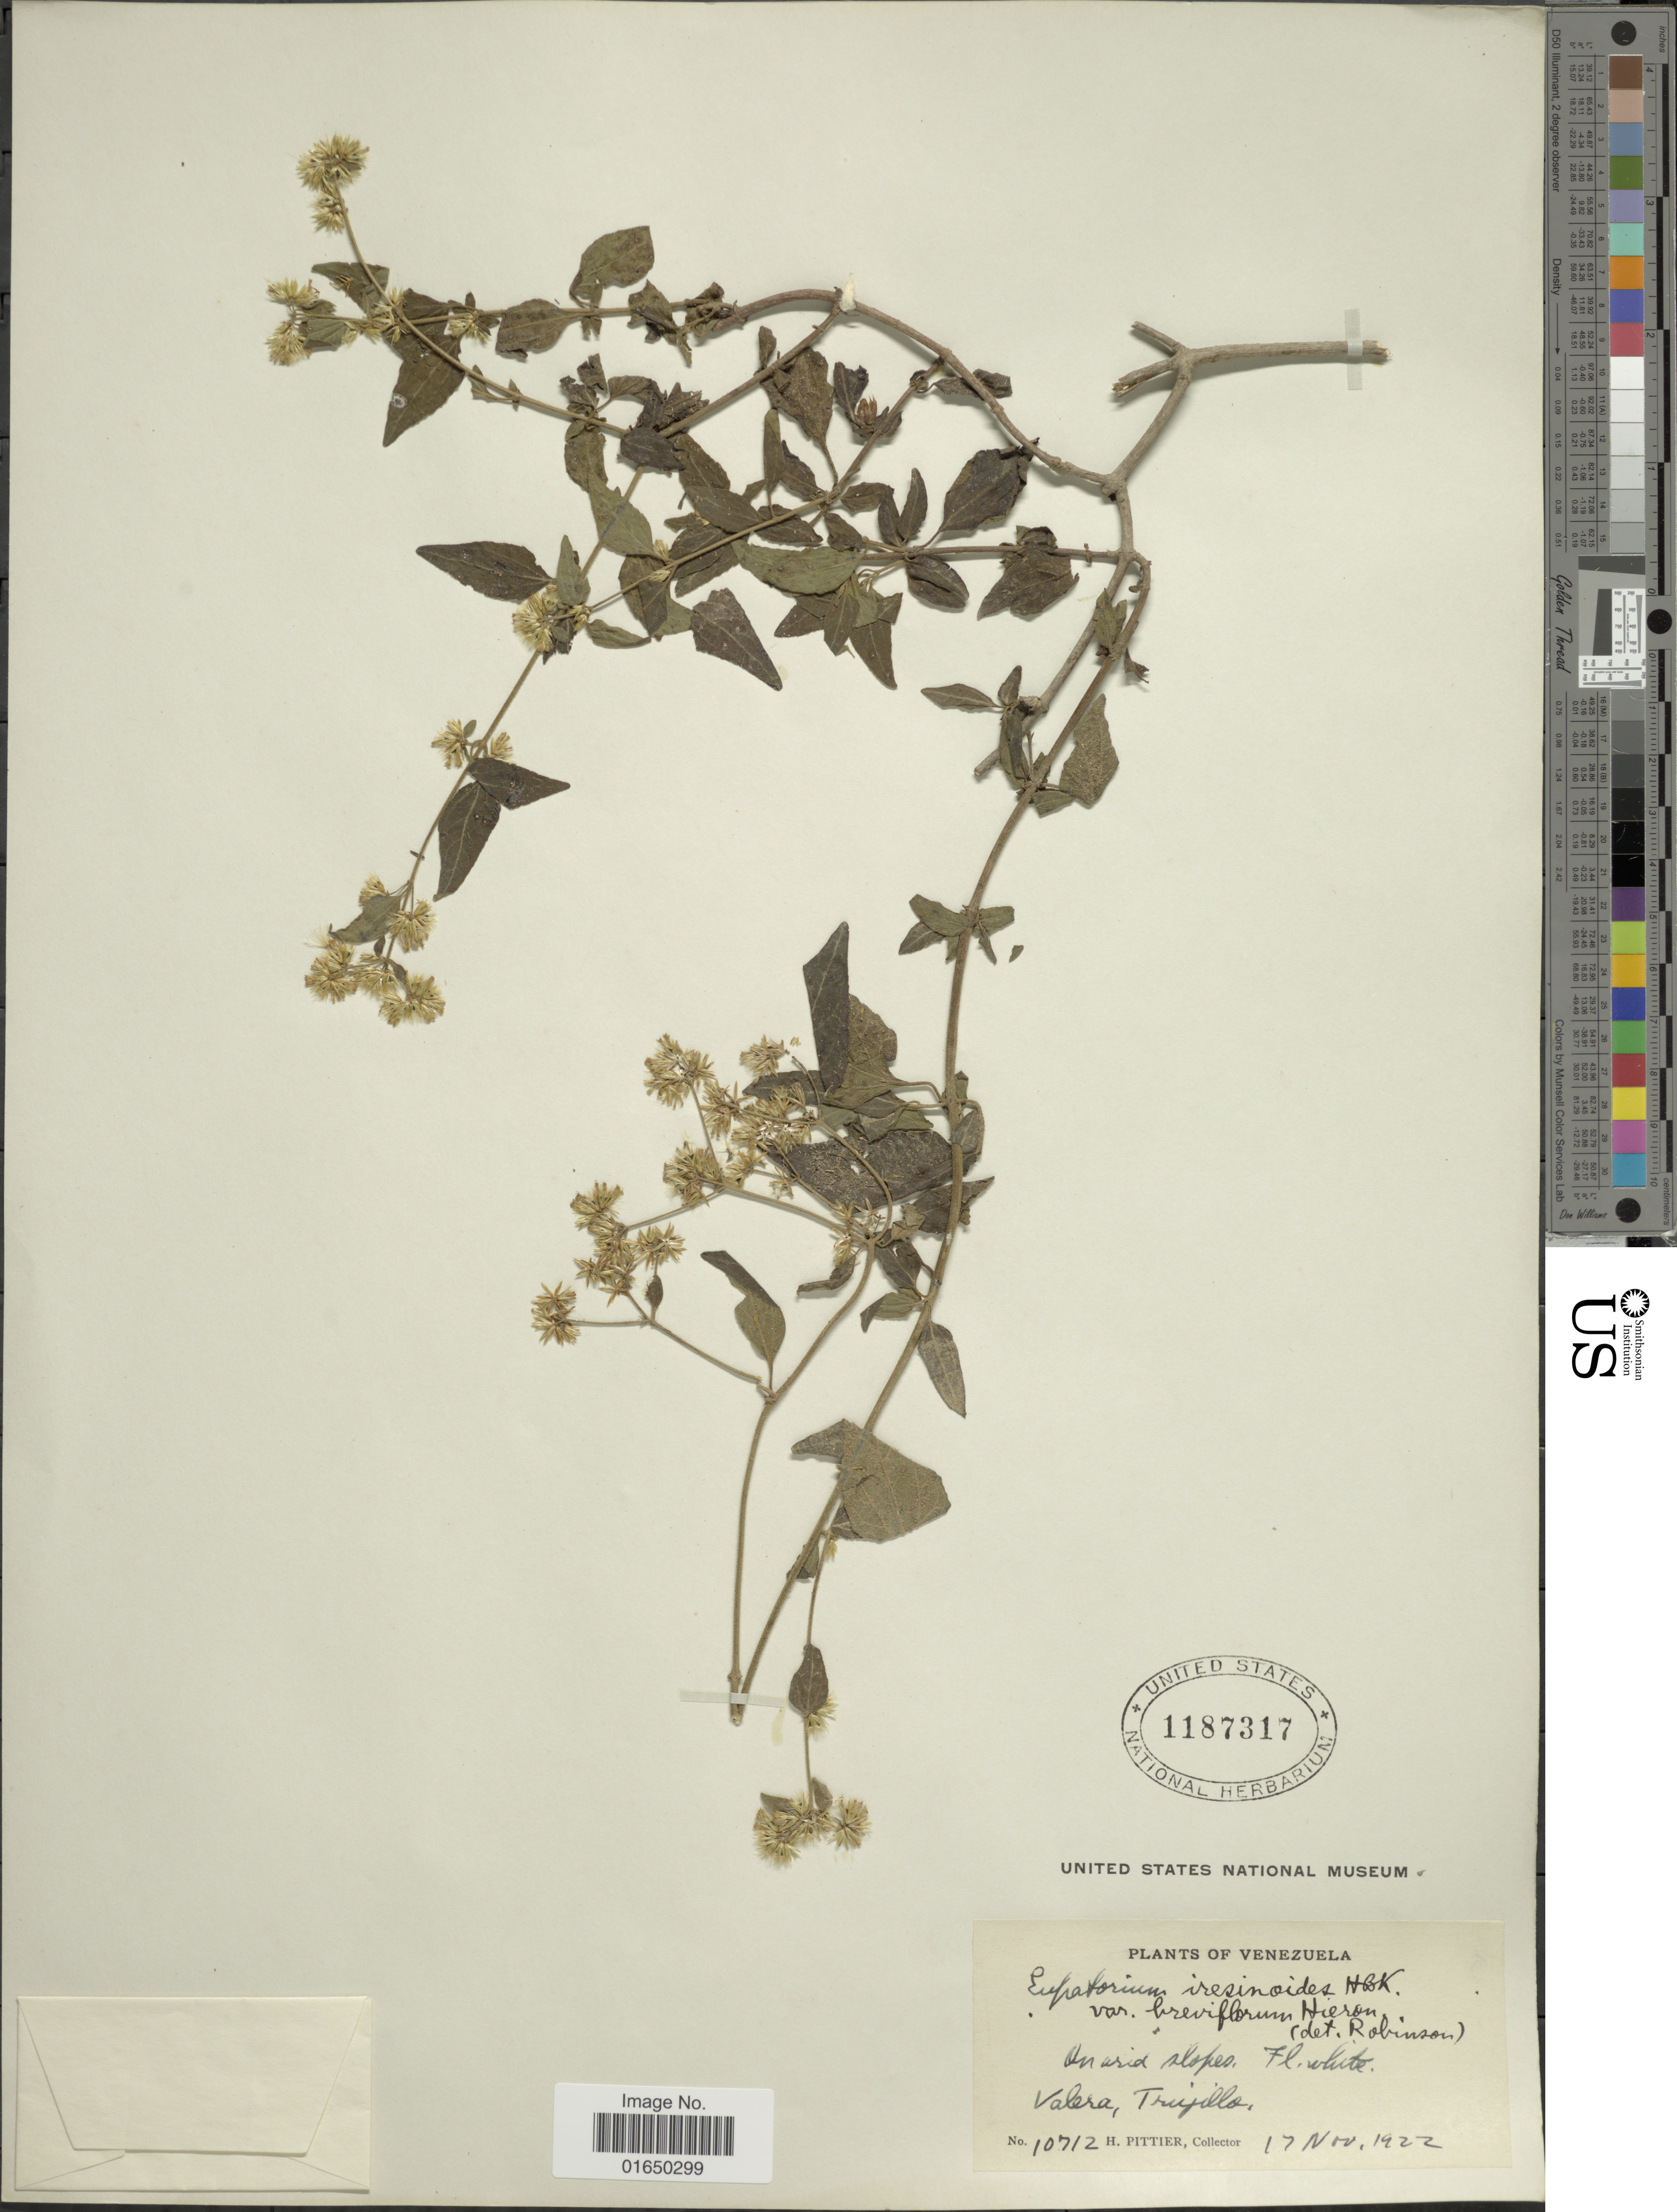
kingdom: Plantae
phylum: Tracheophyta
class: Magnoliopsida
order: Asterales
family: Asteraceae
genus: Condylidium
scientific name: Condylidium iresinoides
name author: (Kunth) R.M. King & H. Rob.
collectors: H. F. Pittier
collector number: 10712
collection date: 1922-11-17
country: Venezuela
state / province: Trujillo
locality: On arid slopes, Valera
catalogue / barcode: US 1187317